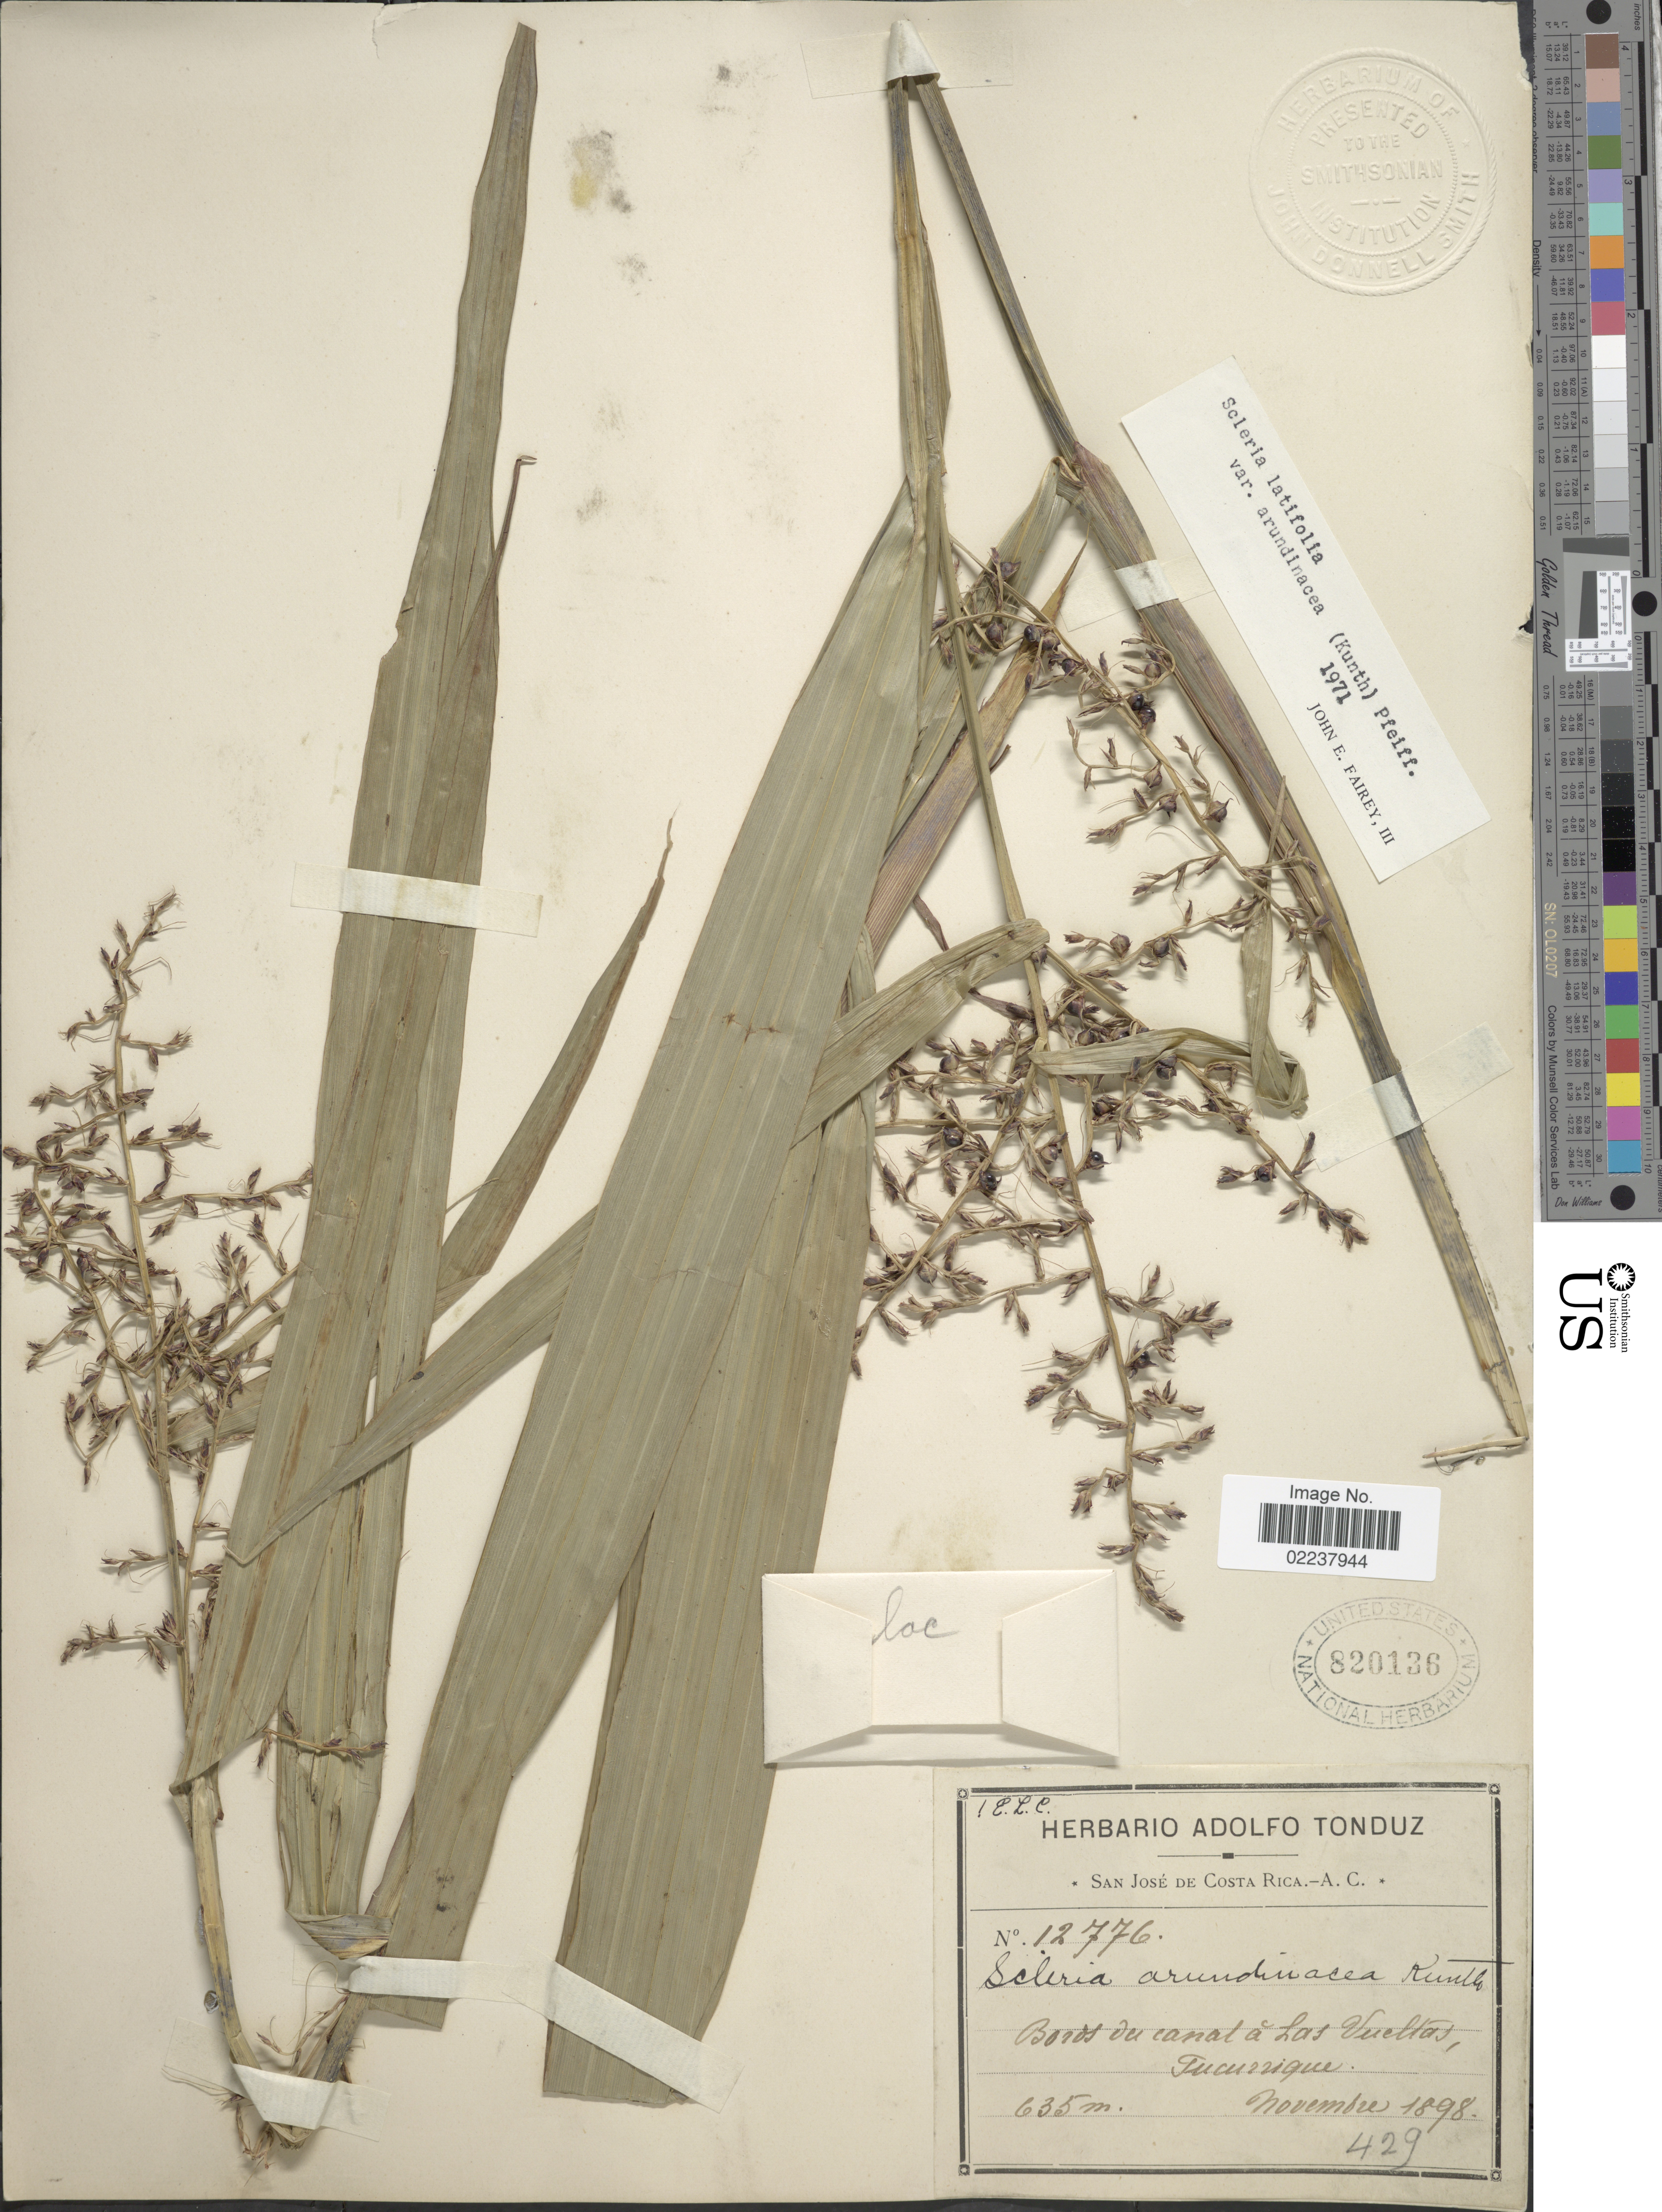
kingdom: Plantae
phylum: Tracheophyta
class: Liliopsida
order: Poales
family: Cyperaceae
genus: Scleria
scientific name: Scleria latifolia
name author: Sw.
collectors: ex Herb. Adolfo Tonduz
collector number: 12776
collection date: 1898-11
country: Costa Rica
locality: Bords du canal à Las Vueltas, Tucurrique.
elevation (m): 635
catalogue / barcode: US 820136